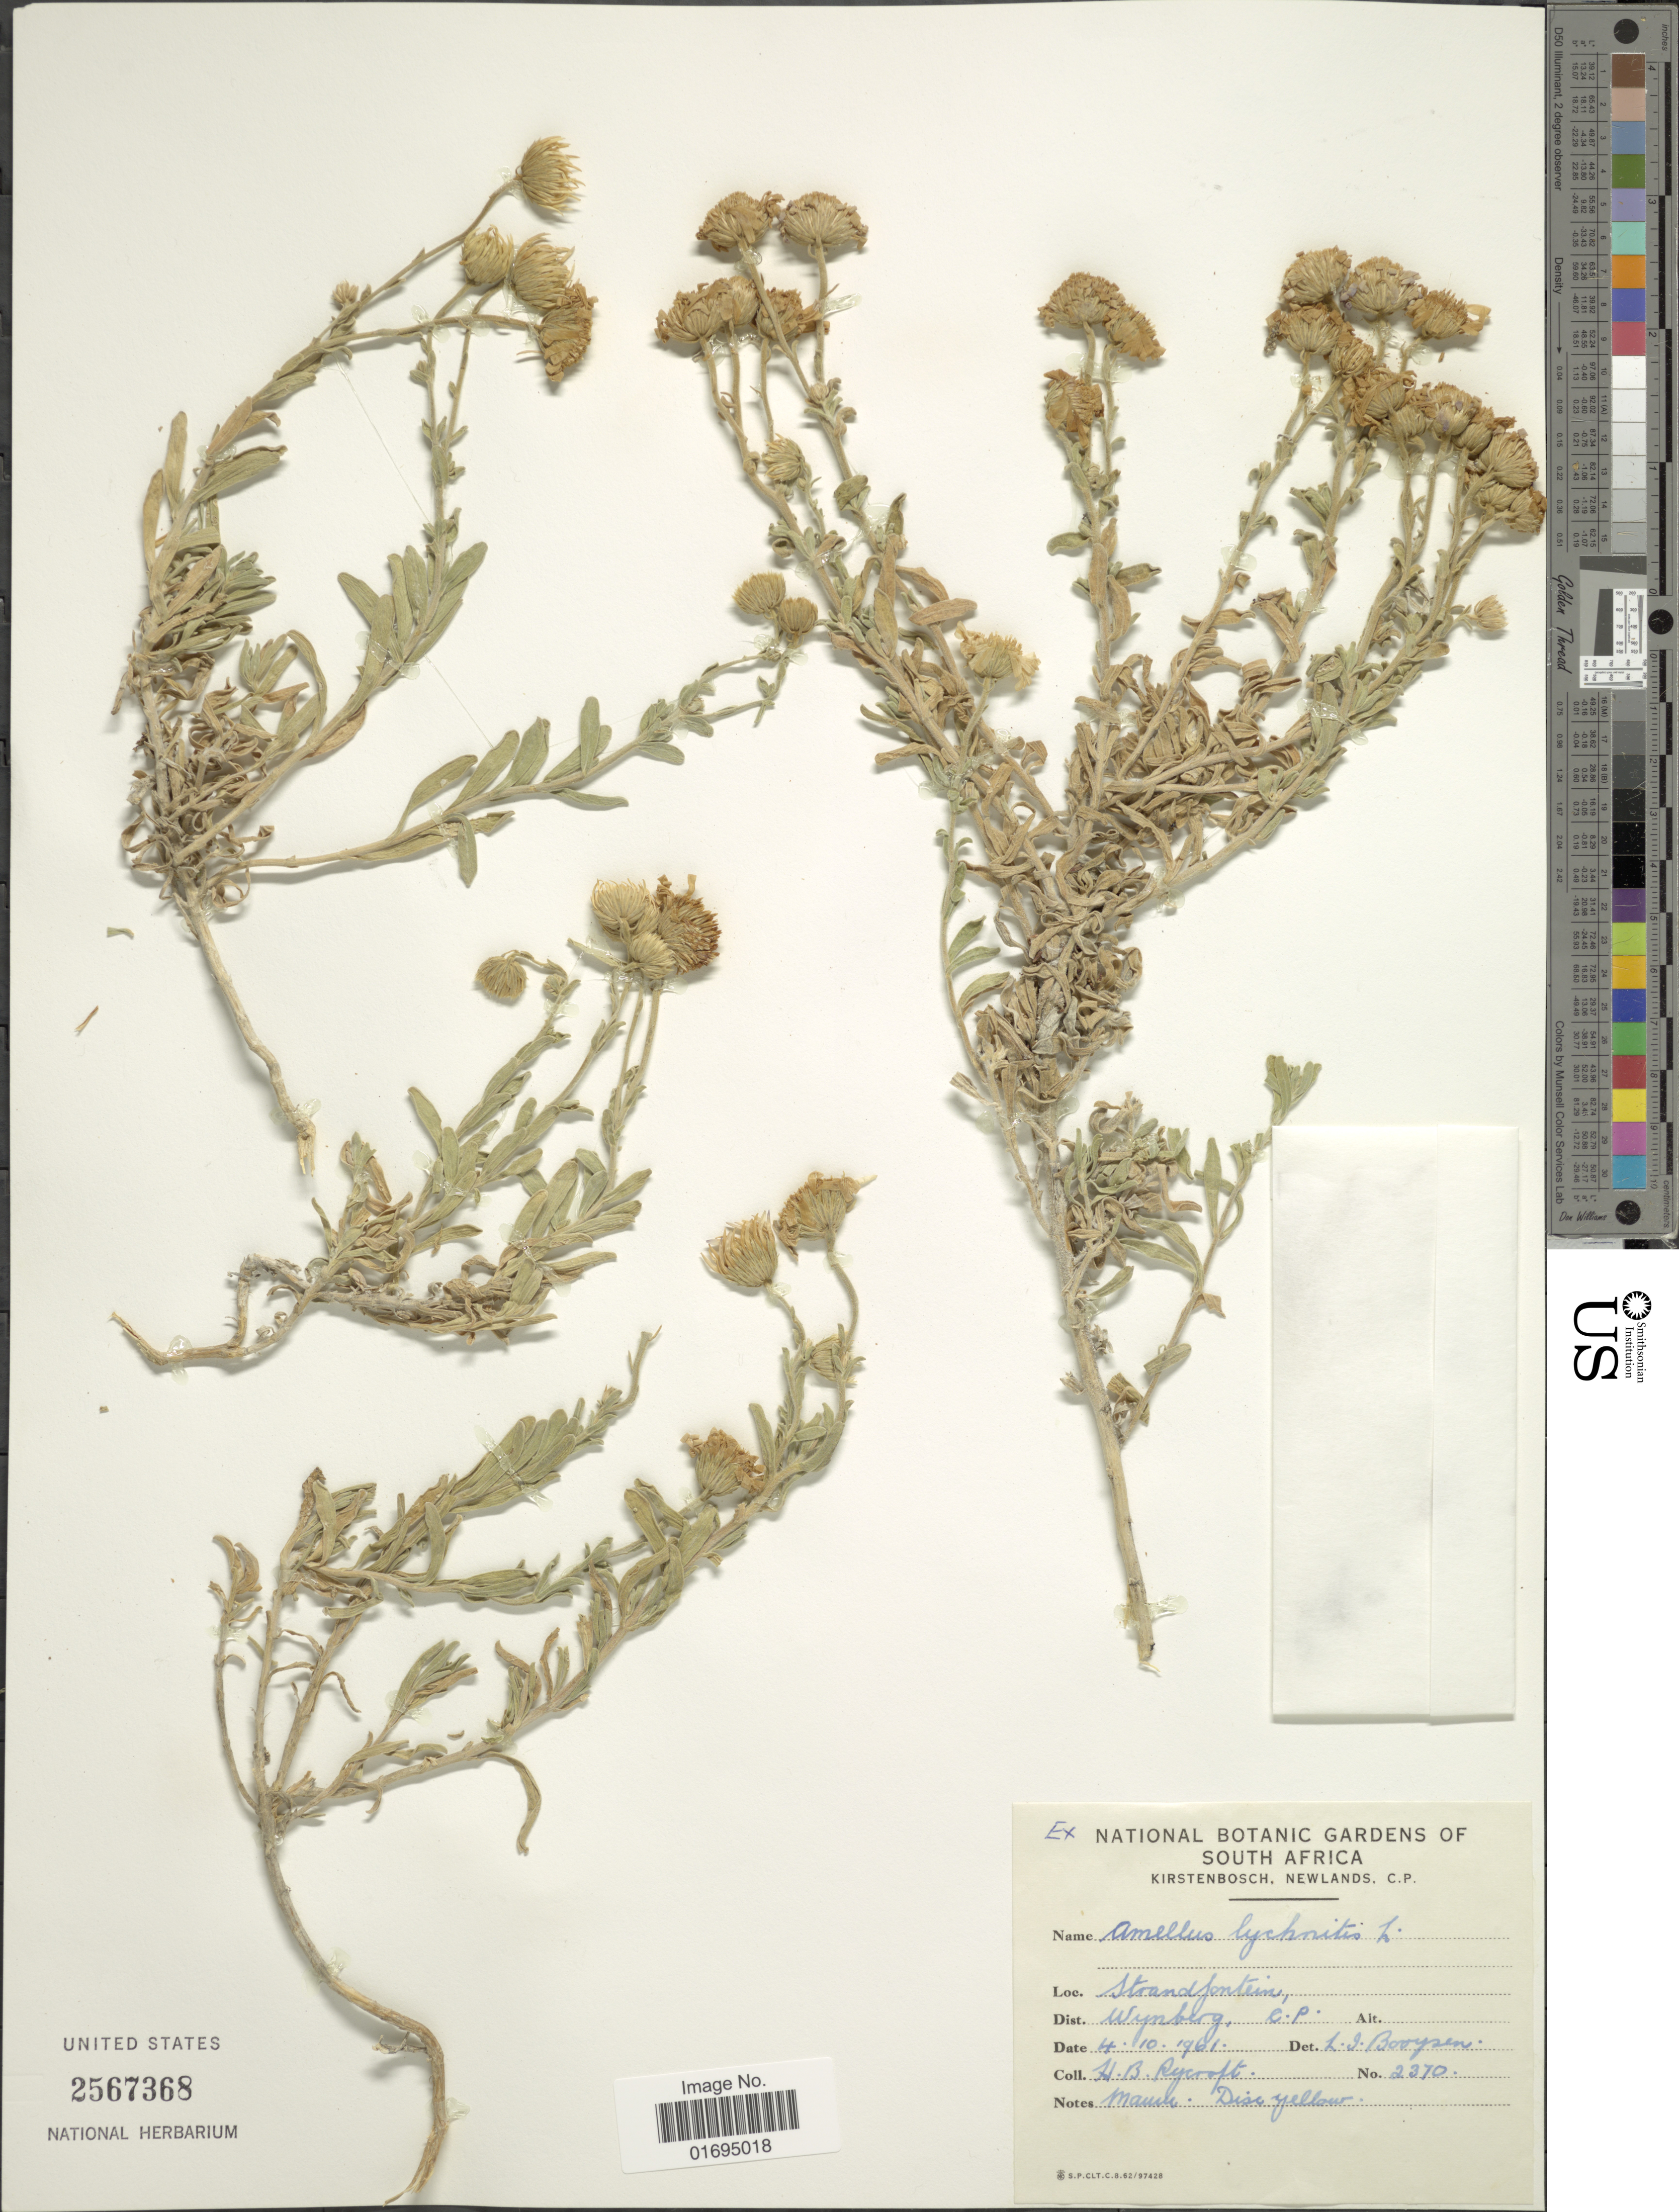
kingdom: Plantae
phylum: Tracheophyta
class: Magnoliopsida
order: Asterales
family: Asteraceae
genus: Amellus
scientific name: Amellus lychnitis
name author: L.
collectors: H. Rycroft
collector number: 2370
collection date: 1961-10-04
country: South Africa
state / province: Western Cape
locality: Wynberg, C. P.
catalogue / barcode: US 2567368